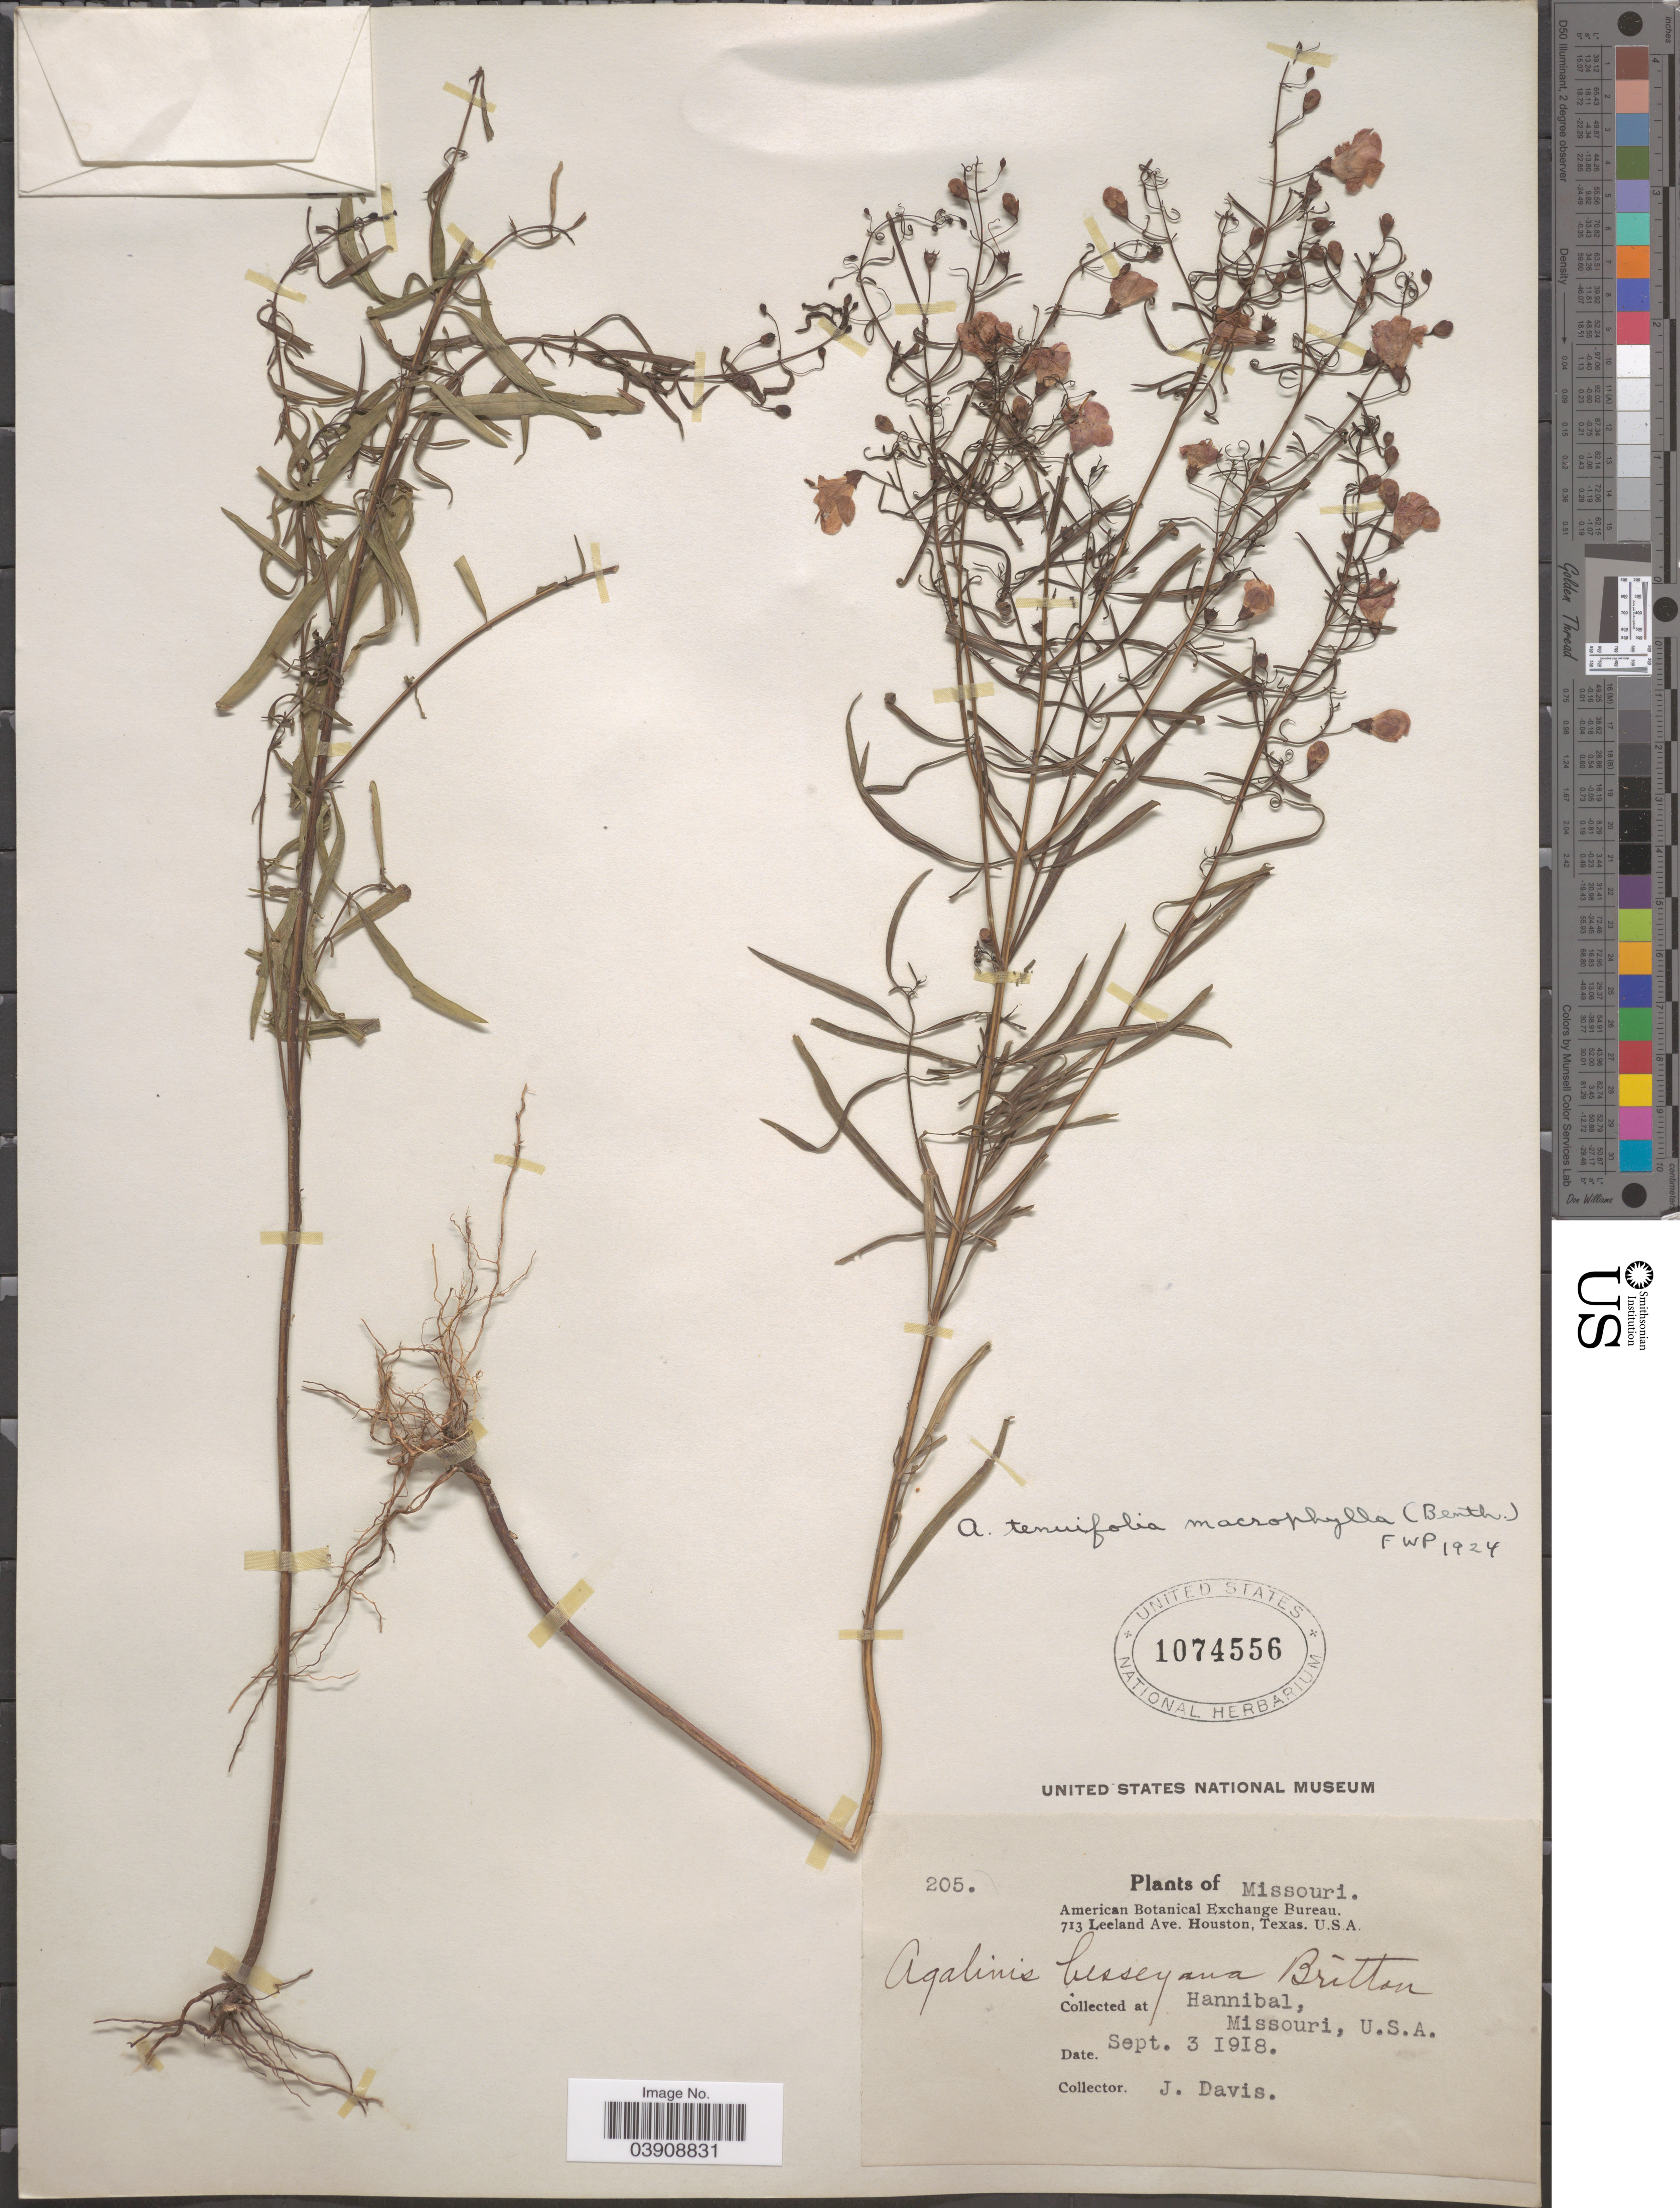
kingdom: Plantae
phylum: Tracheophyta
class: Magnoliopsida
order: Lamiales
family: Orobanchaceae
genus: Agalinis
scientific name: Agalinis tenuifolia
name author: (Vahl) Raf.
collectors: J. Davis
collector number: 205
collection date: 1918-09-03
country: United States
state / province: Missouri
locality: Hannibal.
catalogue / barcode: US 1074556